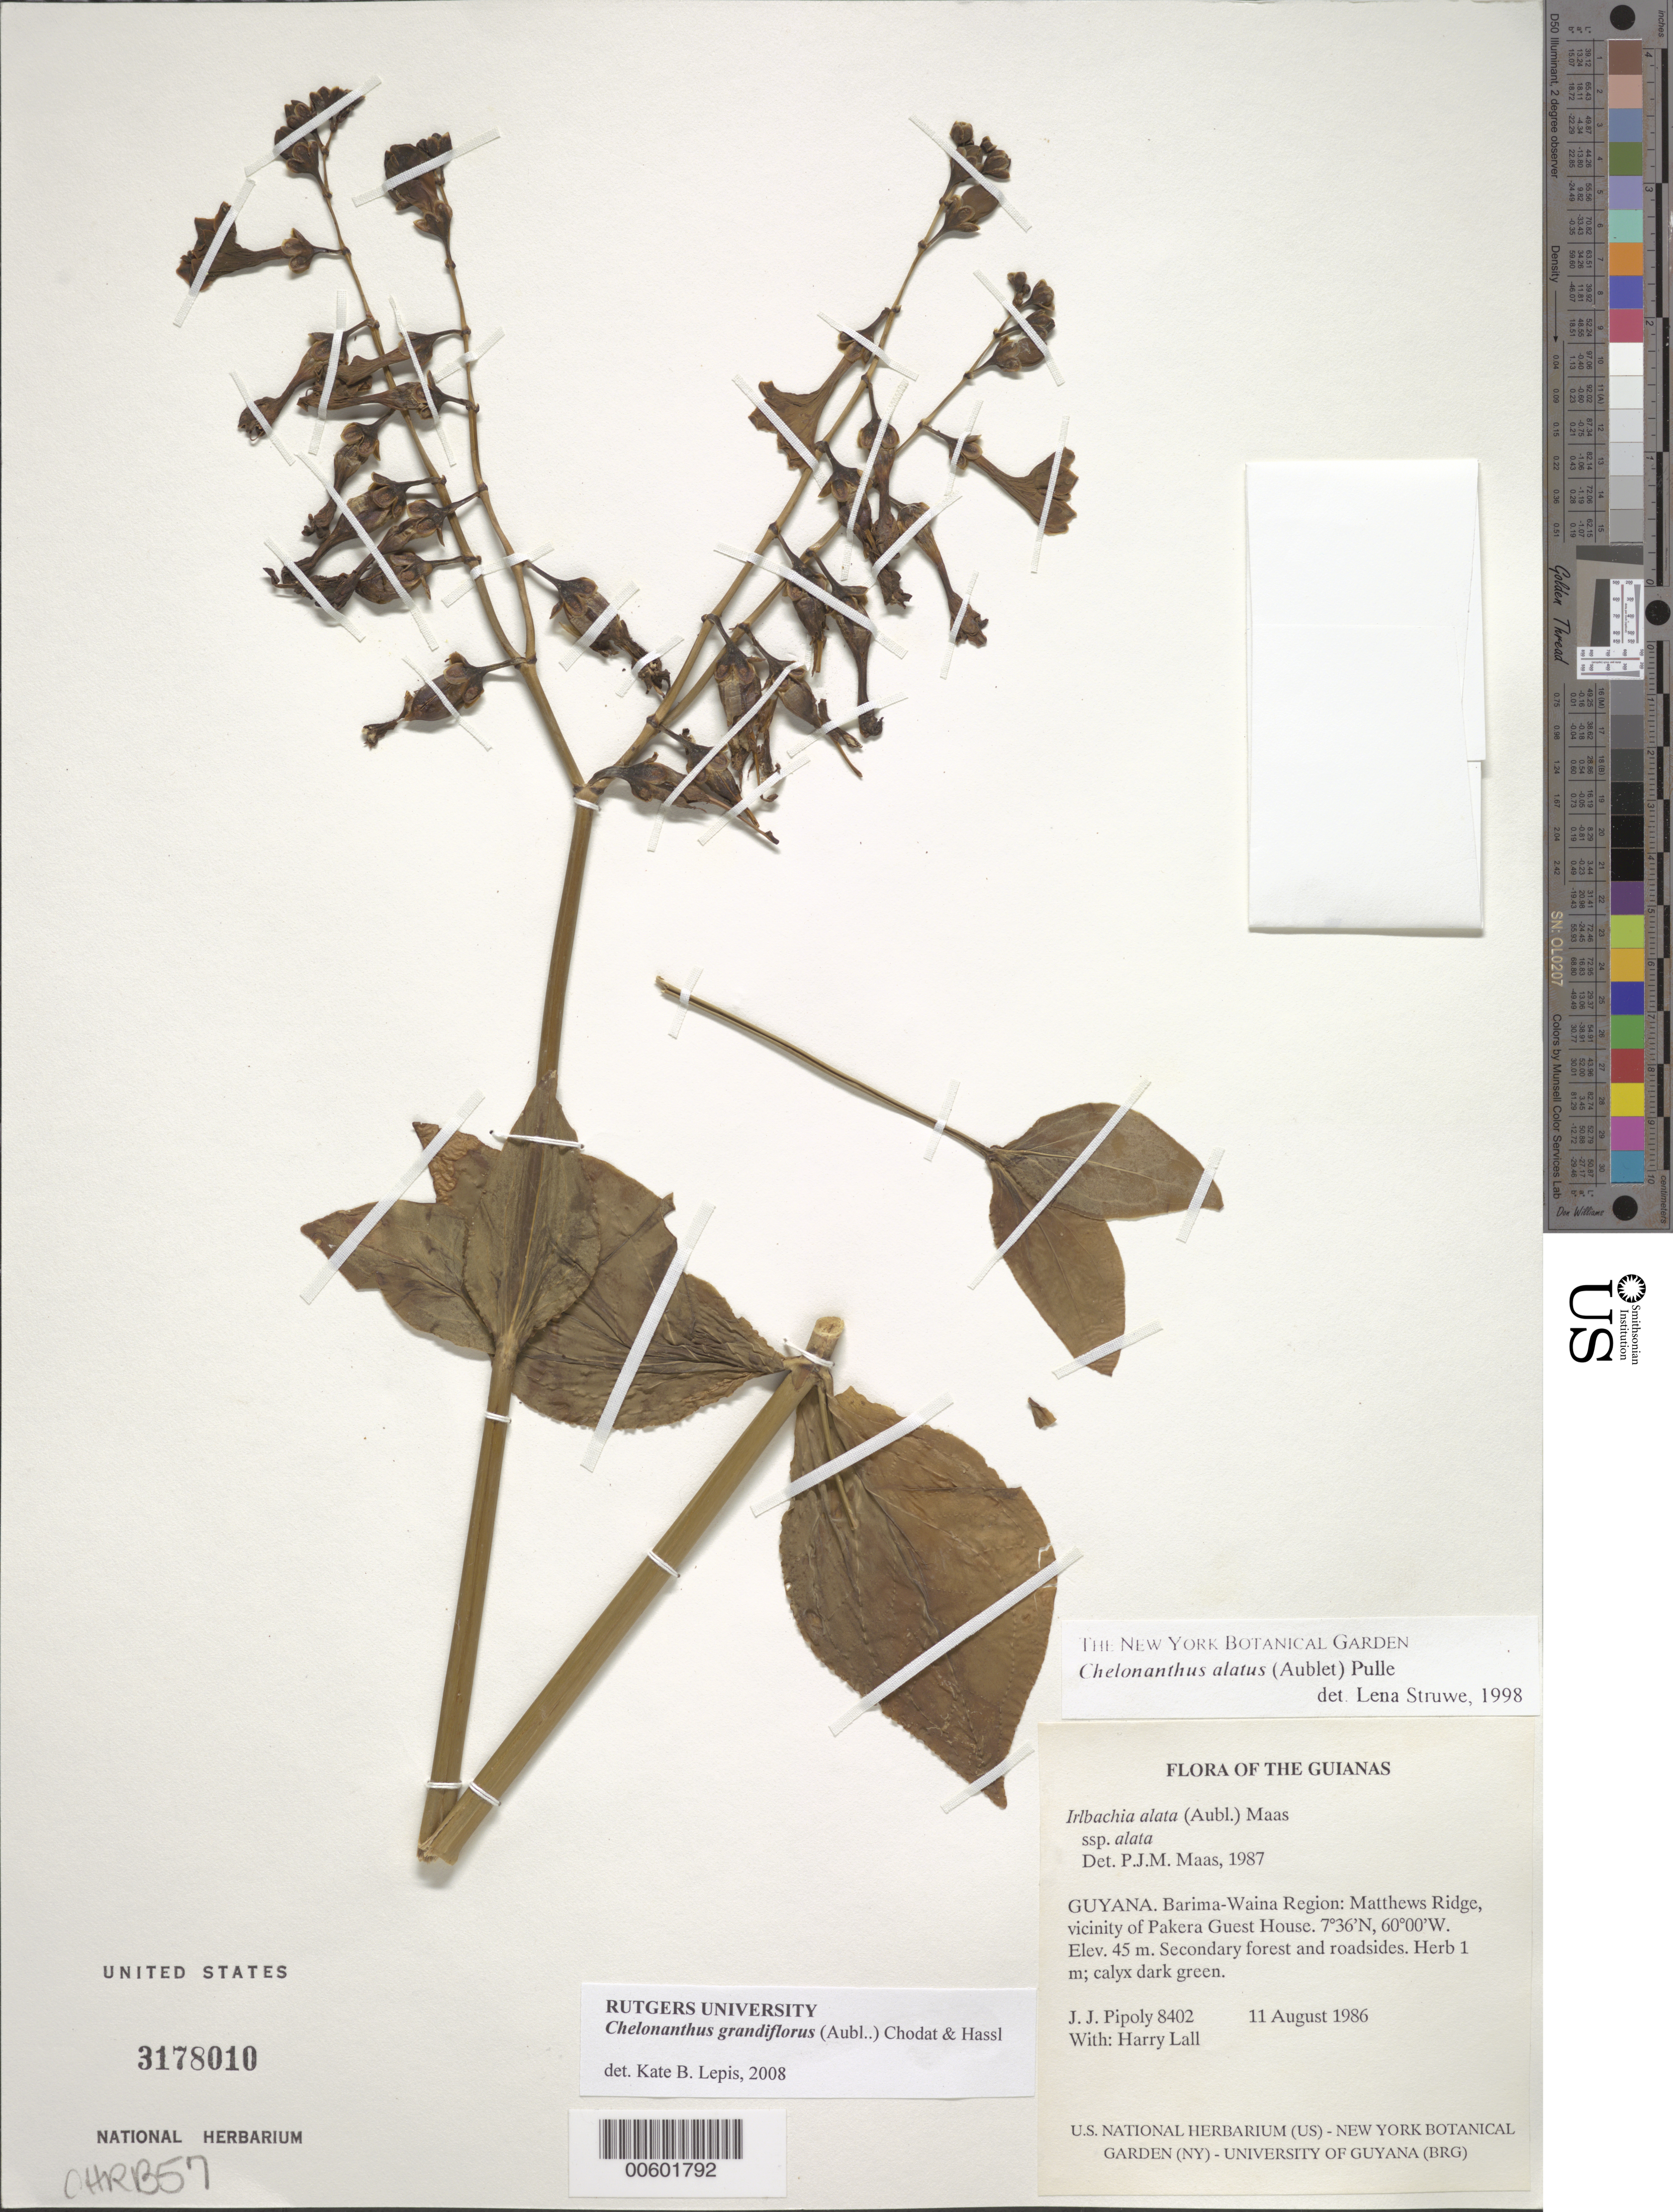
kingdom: Plantae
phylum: Tracheophyta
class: Magnoliopsida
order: Gentianales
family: Gentianaceae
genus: Chelonanthus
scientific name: Chelonanthus grandiflorus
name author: (Aubl.) Chodat & Hassl.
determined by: Lepis, Kate B.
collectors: J. J. Pipoly & H. Lall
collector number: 8402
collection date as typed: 11 August 1986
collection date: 1986-08-11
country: Guyana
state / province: Barima-Waini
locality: Matthews Ridge, vicinity of Pakera Guest House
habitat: Secondary forest and roadsides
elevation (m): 45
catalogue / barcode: US 3178010